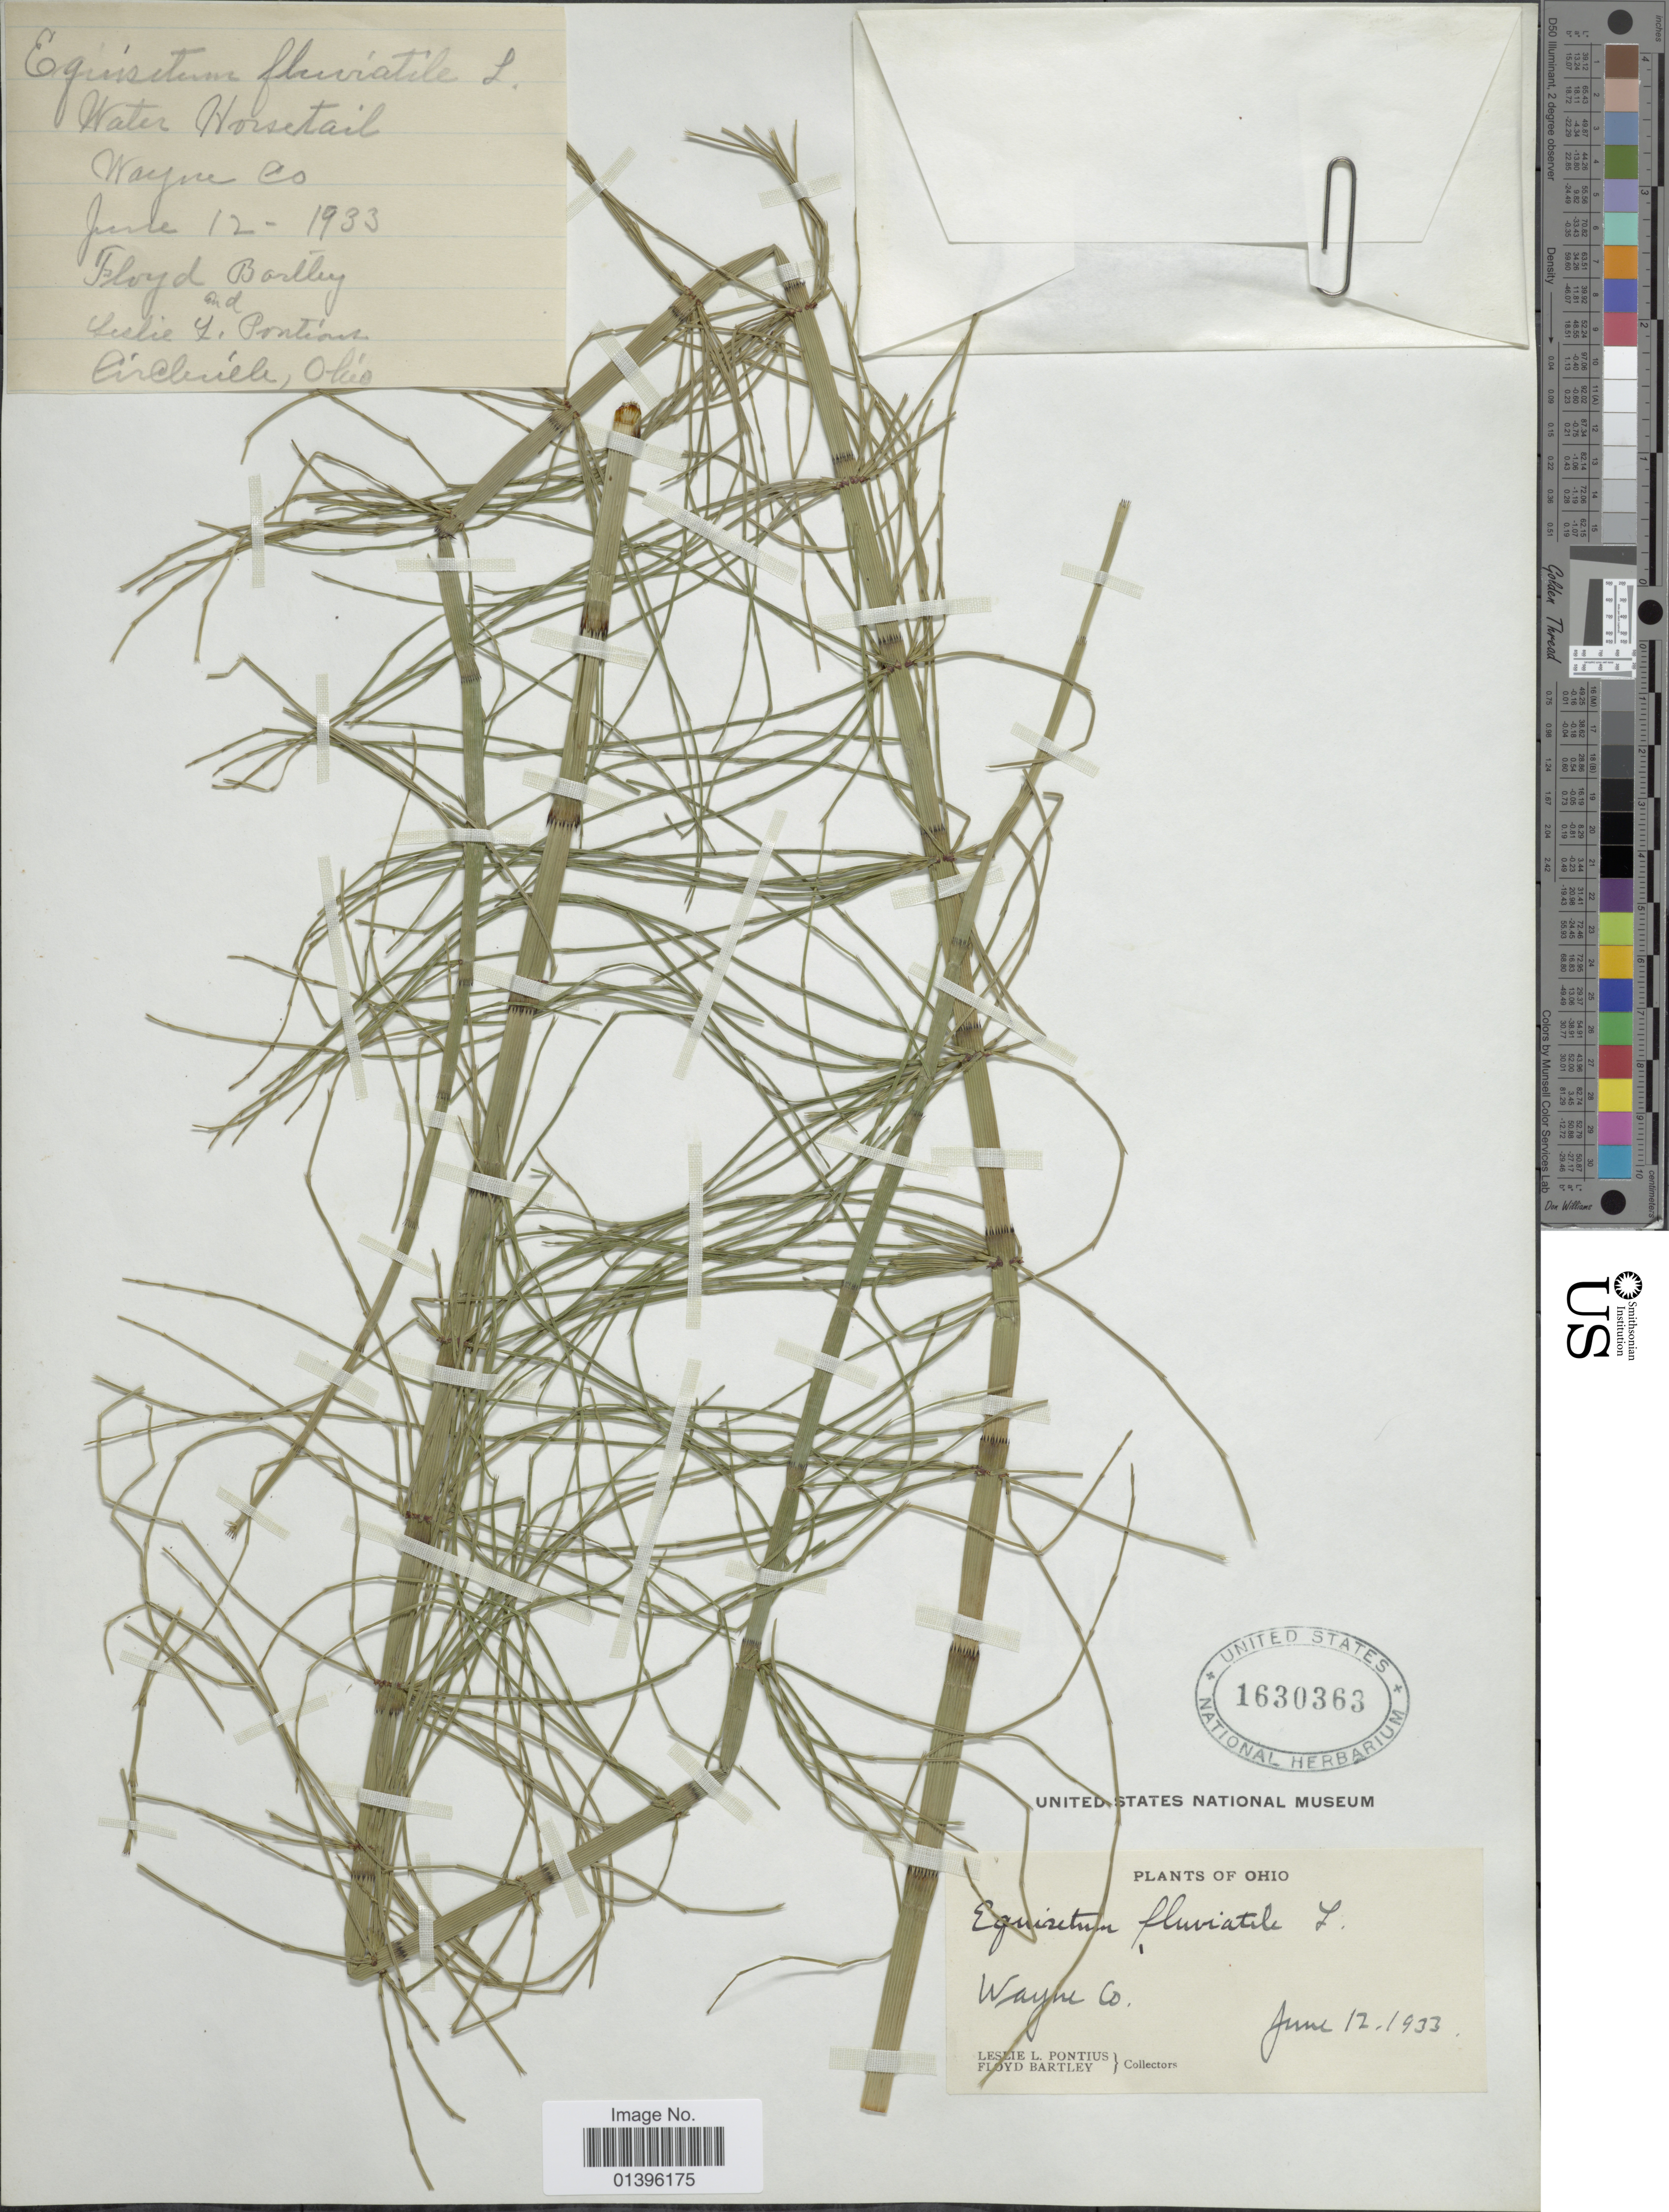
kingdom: Plantae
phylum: Tracheophyta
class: Polypodiopsida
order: Equisetales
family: Equisetaceae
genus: Equisetum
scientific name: Equisetum fluviatile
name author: L.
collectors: L. Pontius & F. Bartley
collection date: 1933-06-12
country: United States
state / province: Ohio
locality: Wayne Co.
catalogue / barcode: US 1630363